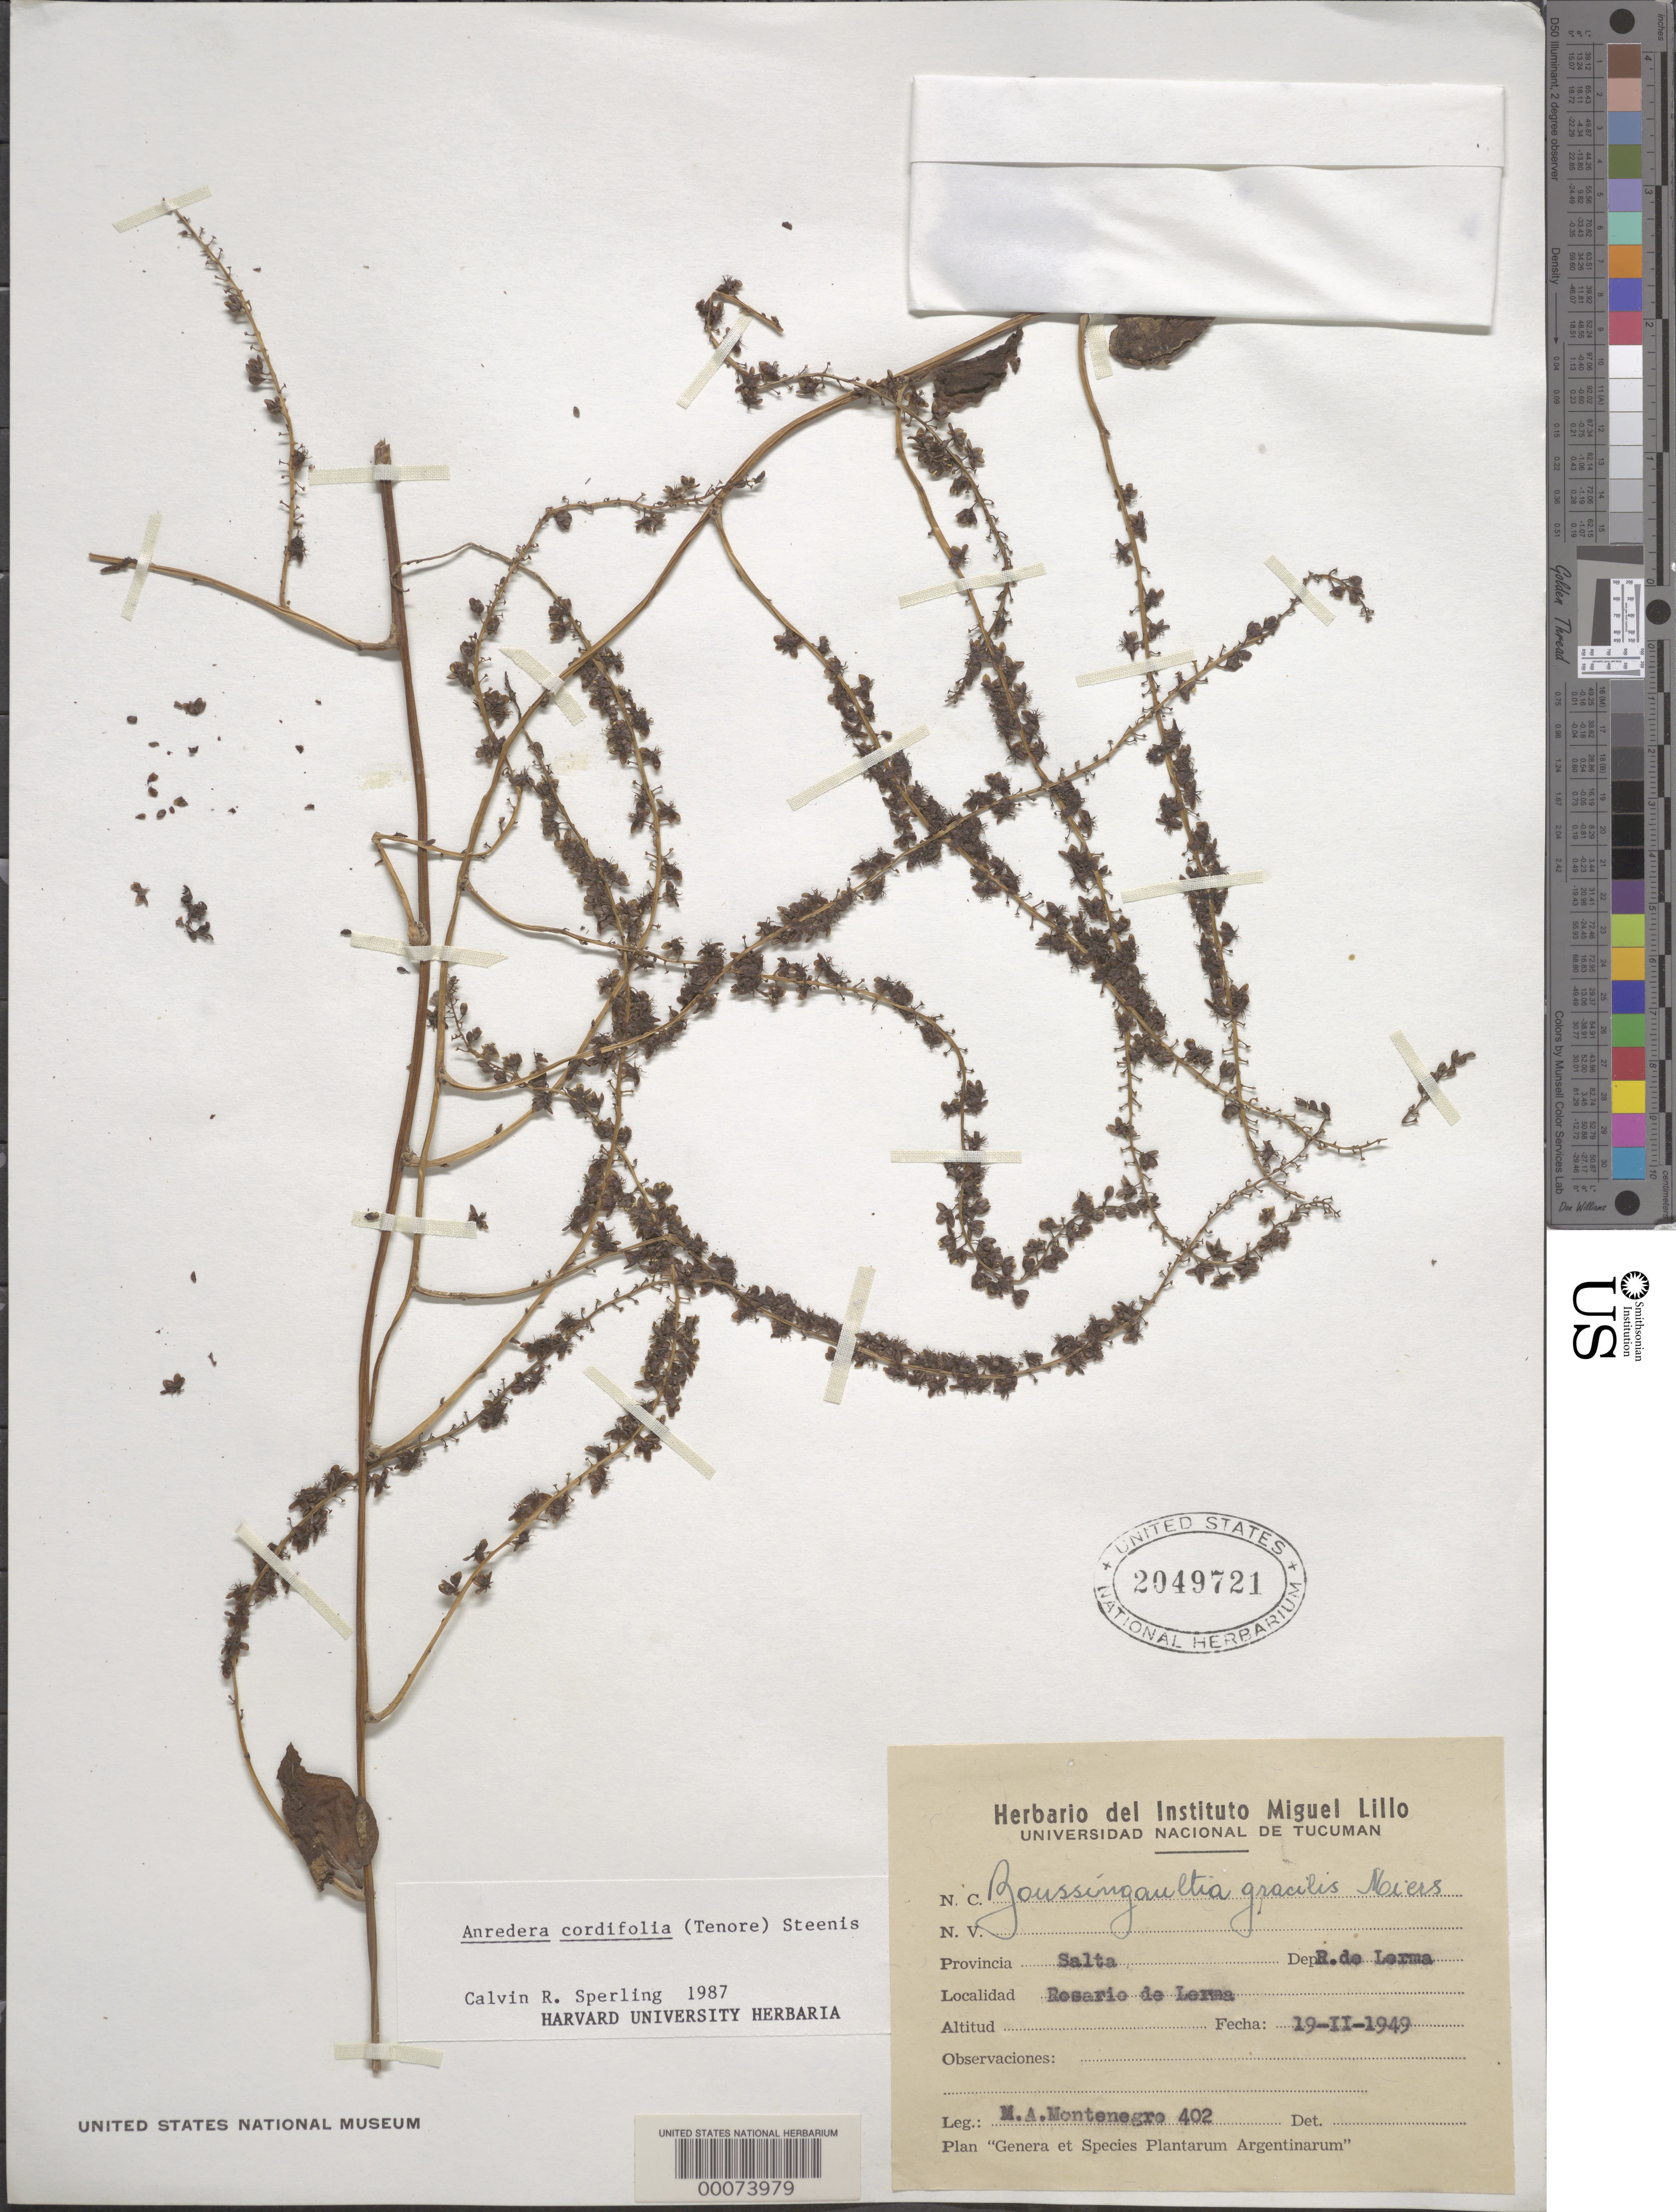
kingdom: Plantae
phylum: Tracheophyta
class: Magnoliopsida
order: Caryophyllales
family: Basellaceae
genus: Anredera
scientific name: Anredera cordifolia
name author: (Ten.) Steenis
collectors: M. A. Montenegro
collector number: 402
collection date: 1949-02-19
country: Argentina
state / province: Salta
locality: Dep. R. de Lerma. Rosario de Lerma.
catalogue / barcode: US 2049721